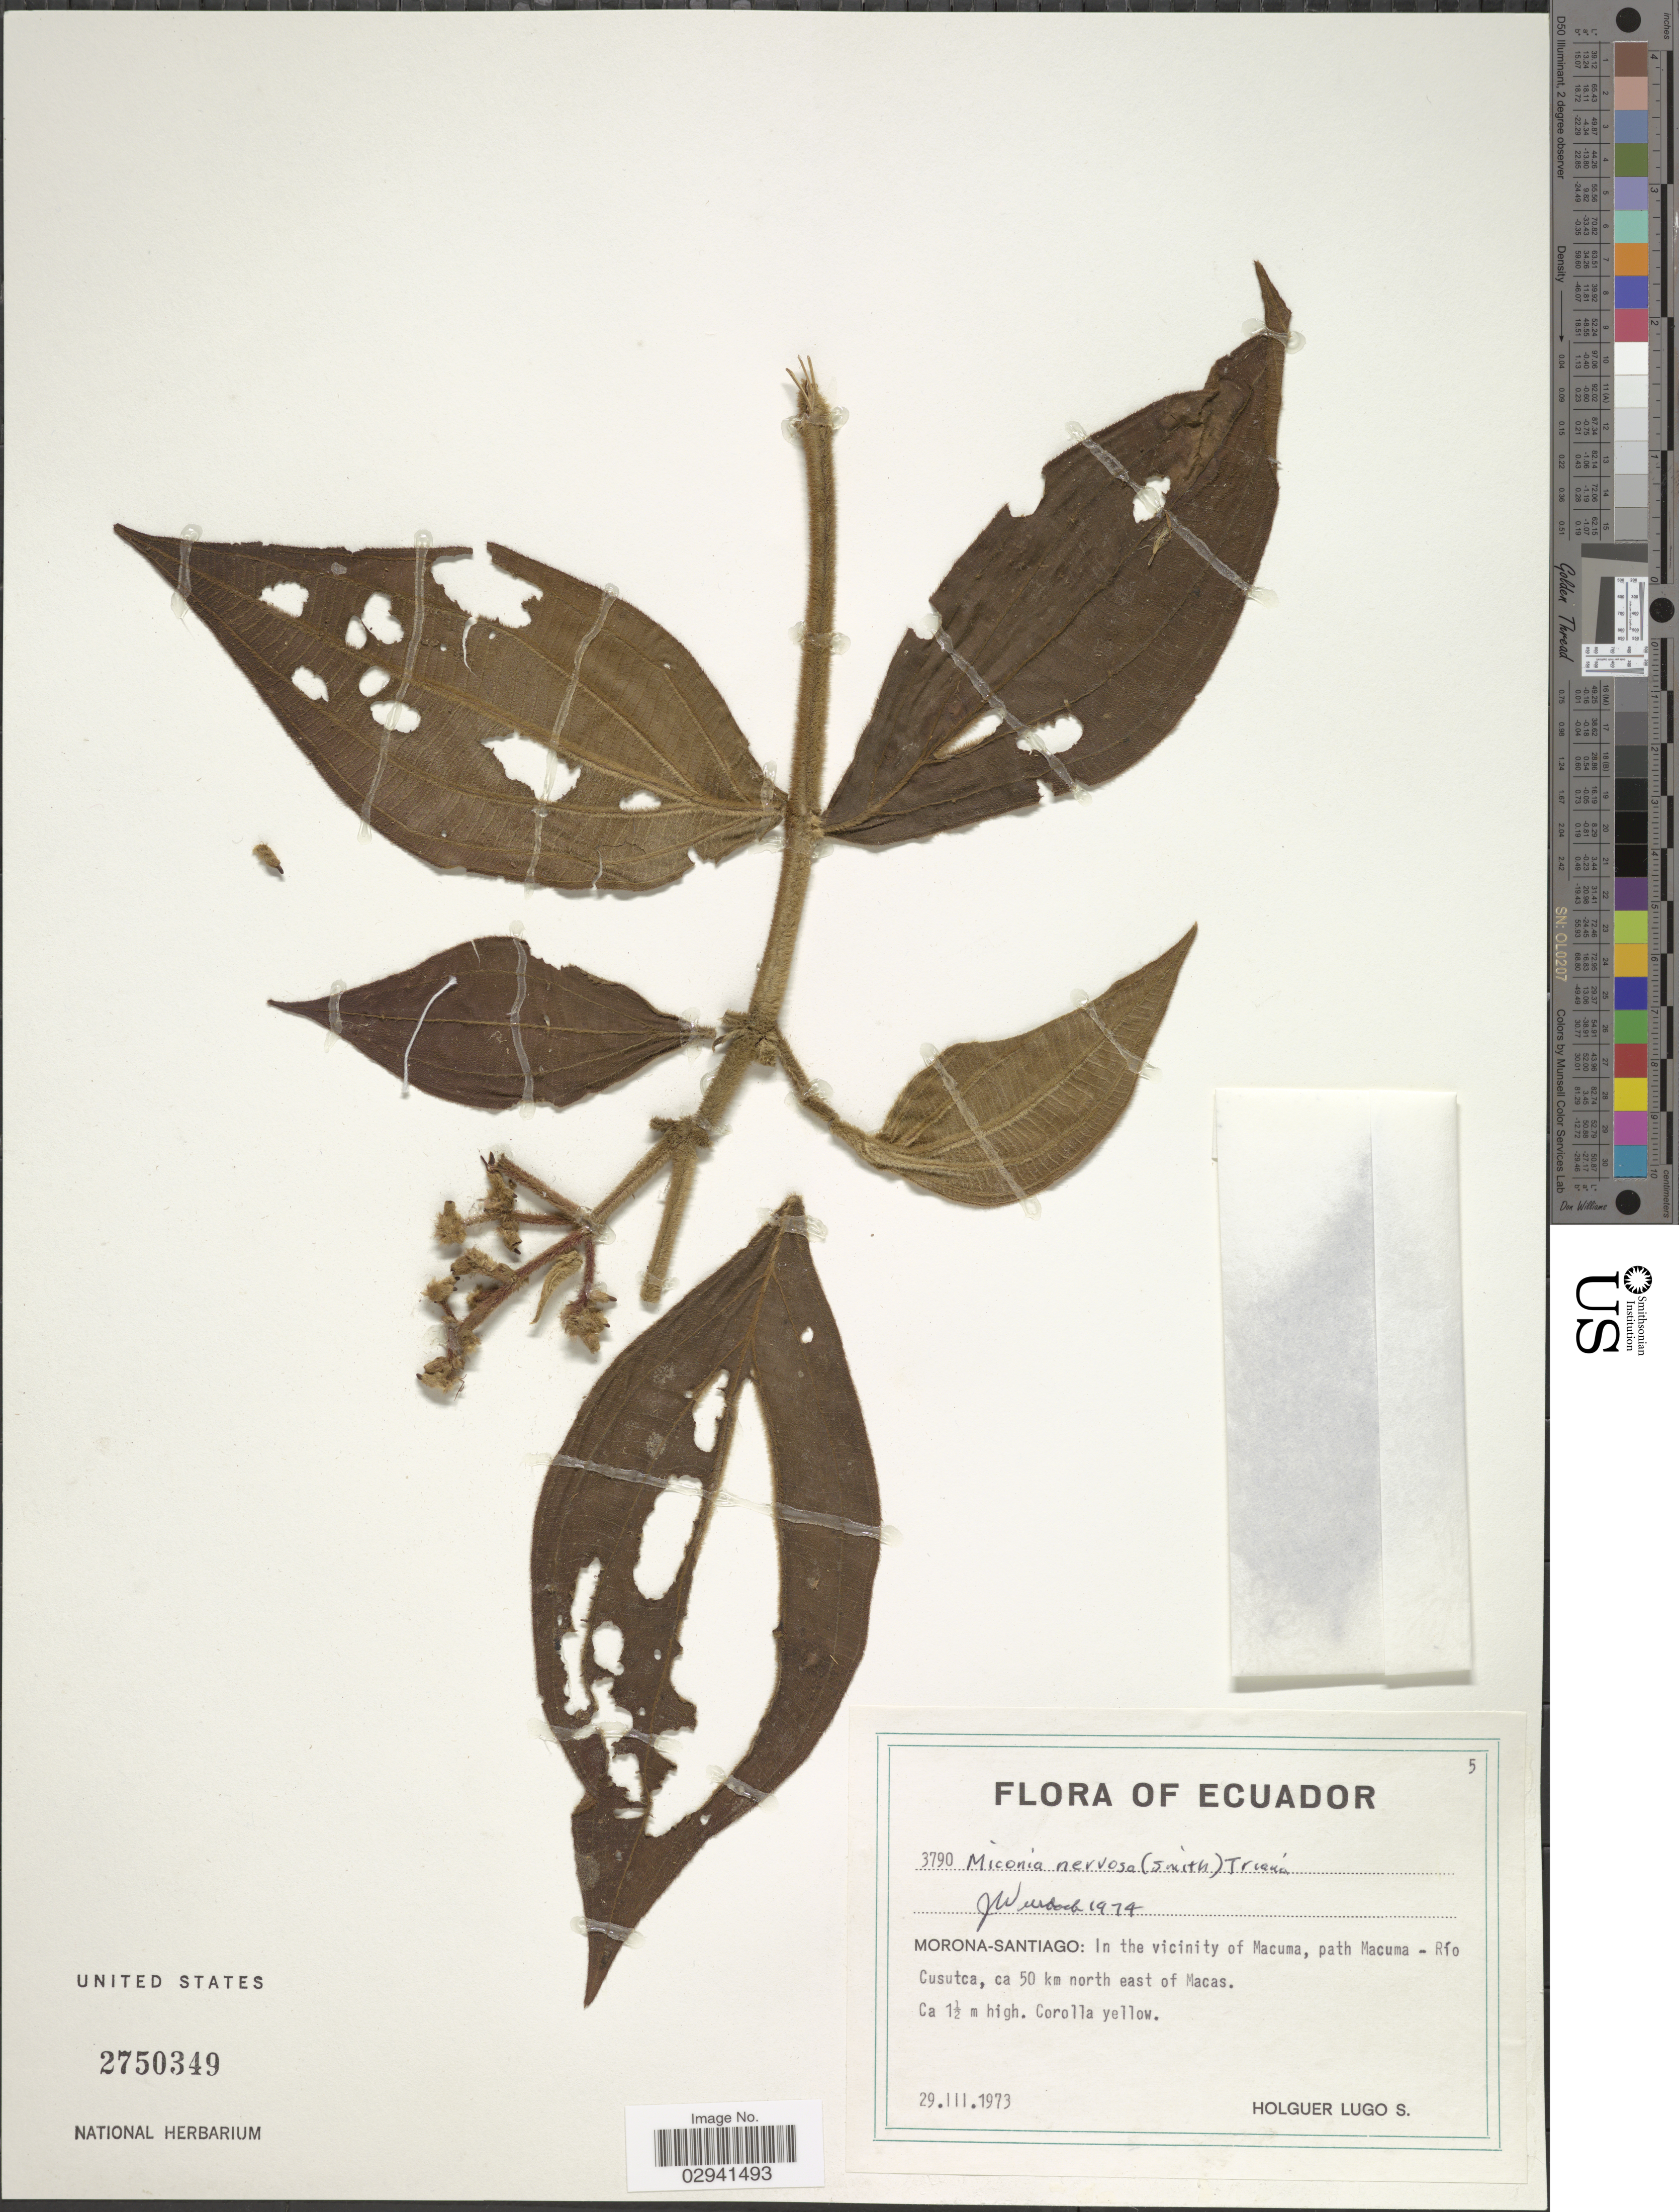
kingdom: Plantae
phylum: Tracheophyta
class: Magnoliopsida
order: Myrtales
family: Melastomataceae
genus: Miconia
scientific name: Miconia nervosa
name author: (Sm.) Triana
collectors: H. Lugo S.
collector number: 3790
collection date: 1973-03-29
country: Ecuador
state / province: Morona-Santiago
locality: In the vicinity of Macuma, path Macuma-Río Cusutca, ca 50 km north east of Macas.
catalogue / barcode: US 2750349